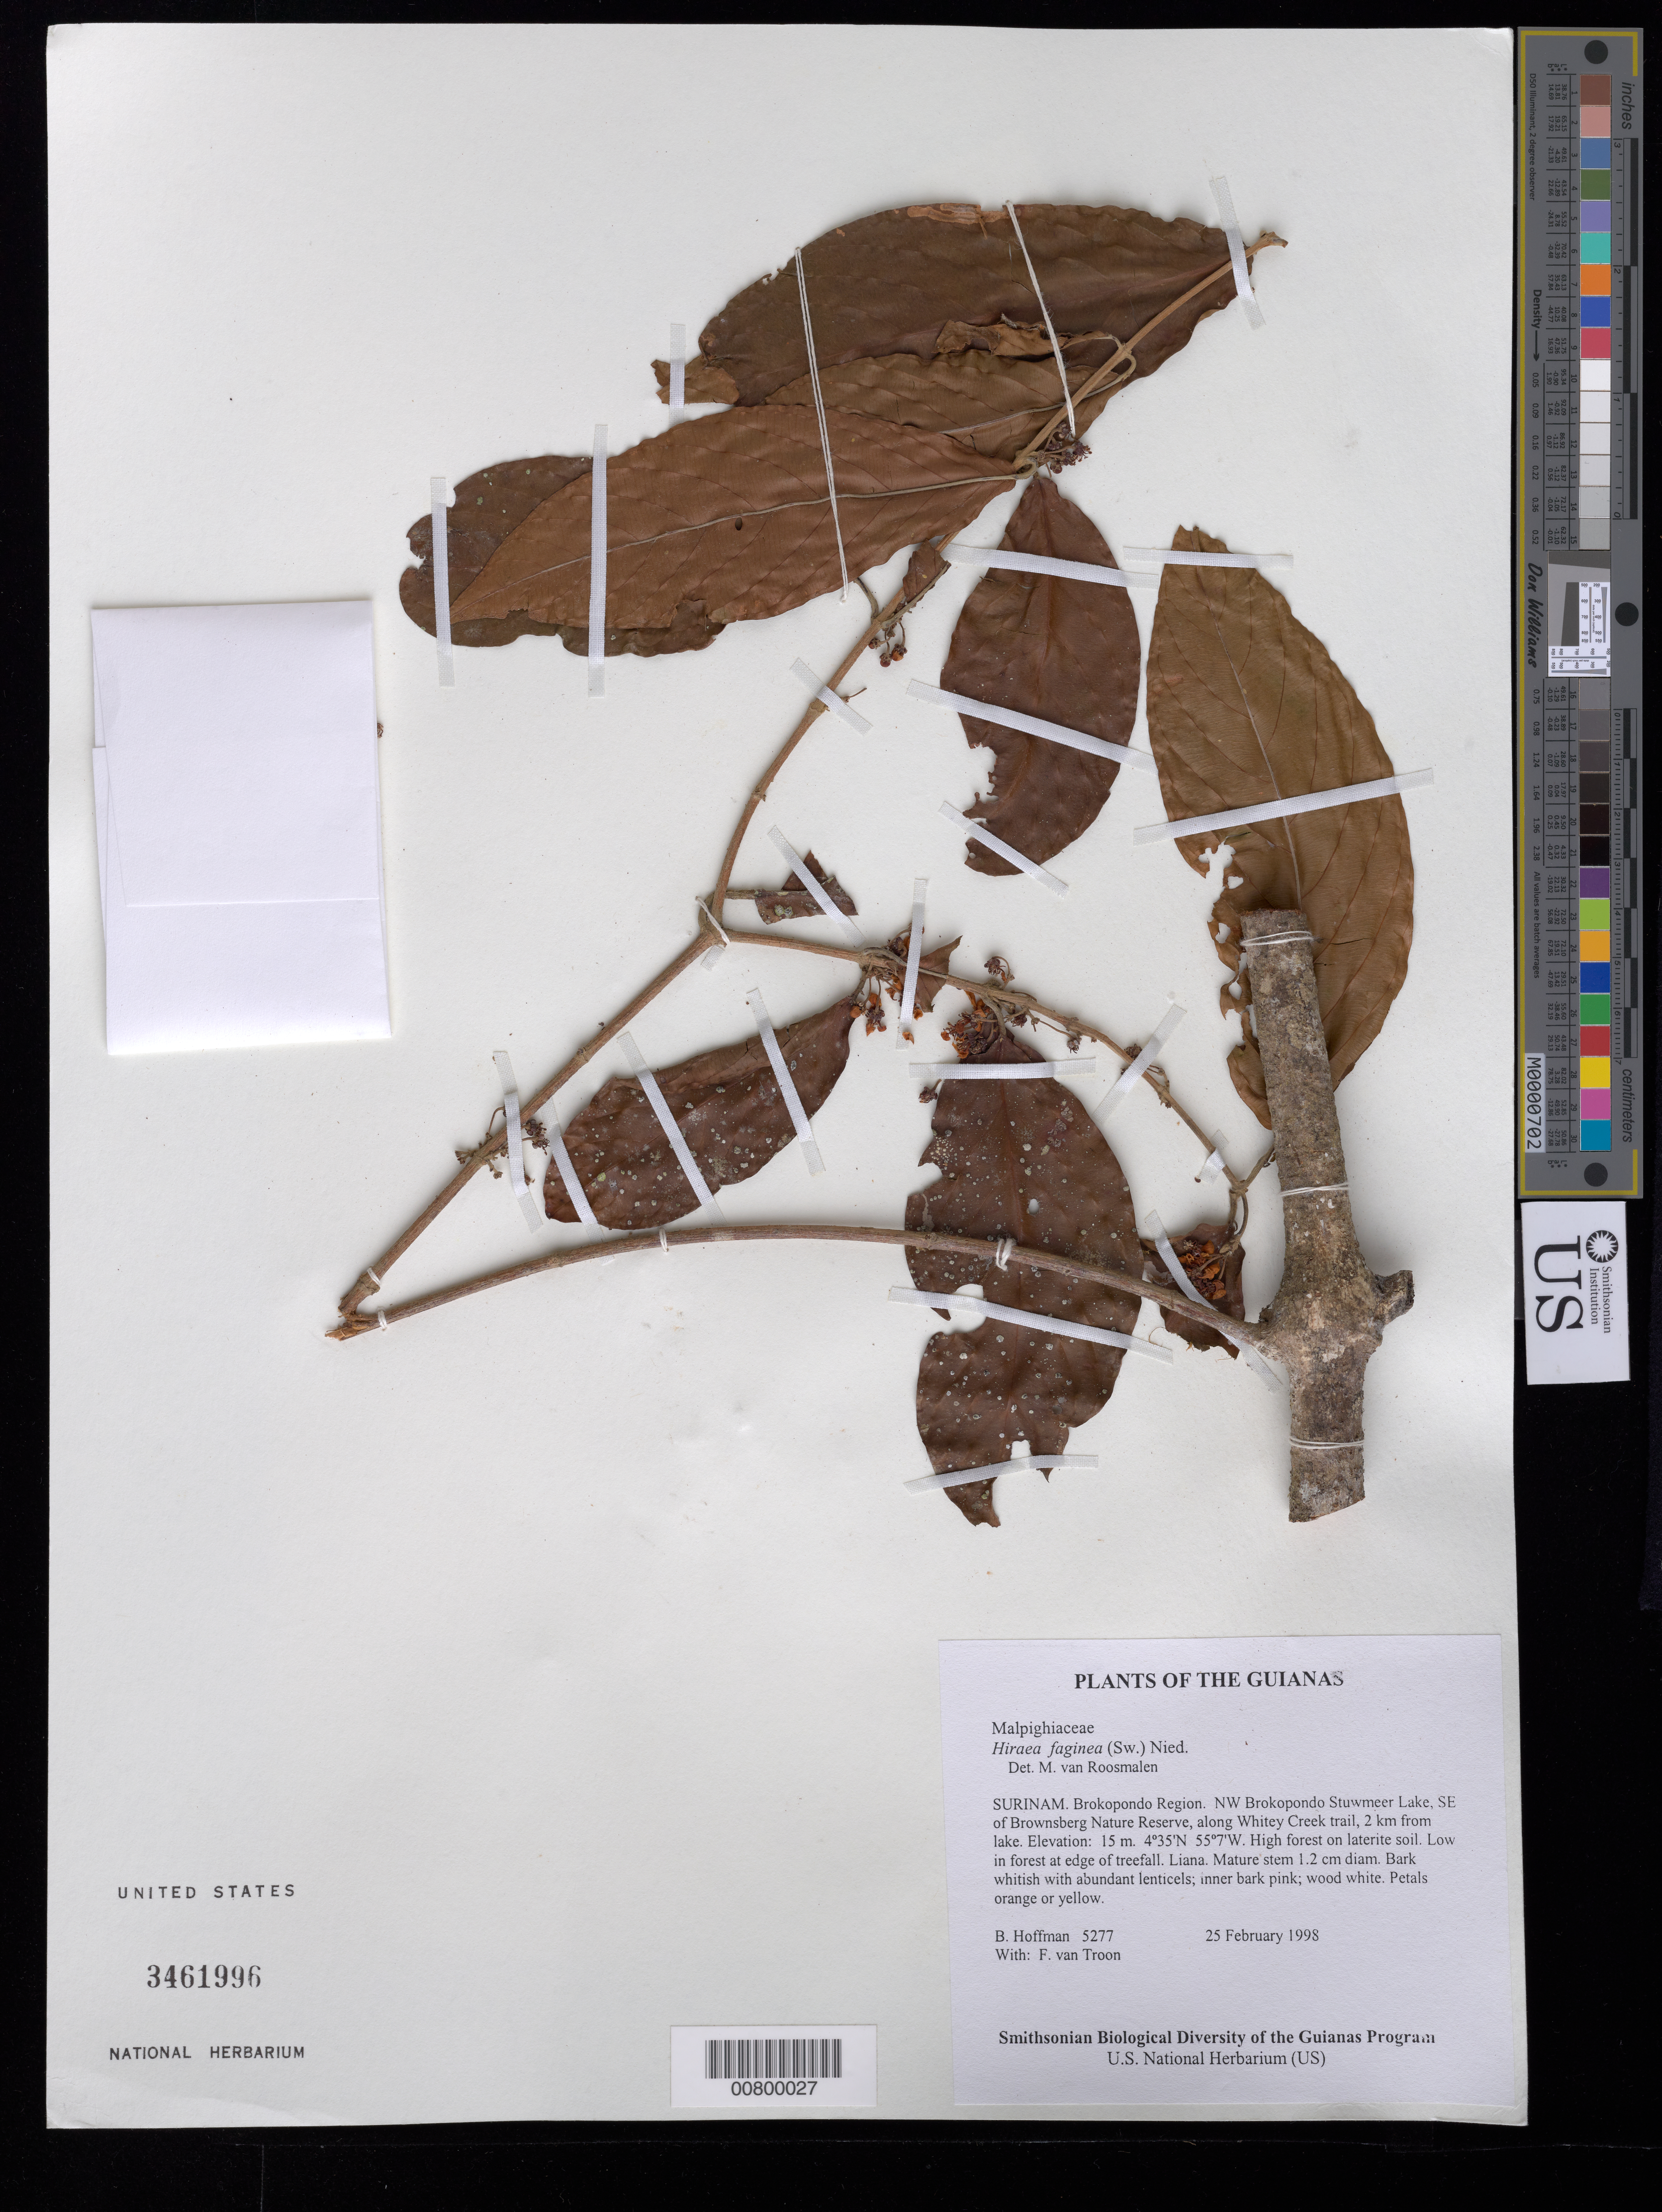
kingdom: Plantae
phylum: Tracheophyta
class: Magnoliopsida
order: Malpighiales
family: Malpighiaceae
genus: Hiraea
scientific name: Hiraea faginea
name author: (Sw.) Nied.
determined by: Roosmalen, M. van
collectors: B. Hoffman & F. Troon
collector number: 5277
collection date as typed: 25 February 1998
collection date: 1998-02-25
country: Suriname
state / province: Brokopondo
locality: NW Brokopondo Stuwmeer Lake, SE of Brownsberg Nature Reserve, along Whitey Creek trail, 2 km from lake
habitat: High forest on laterite soil. Low in forest at edge of treefall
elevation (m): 15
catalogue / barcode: US 3461996